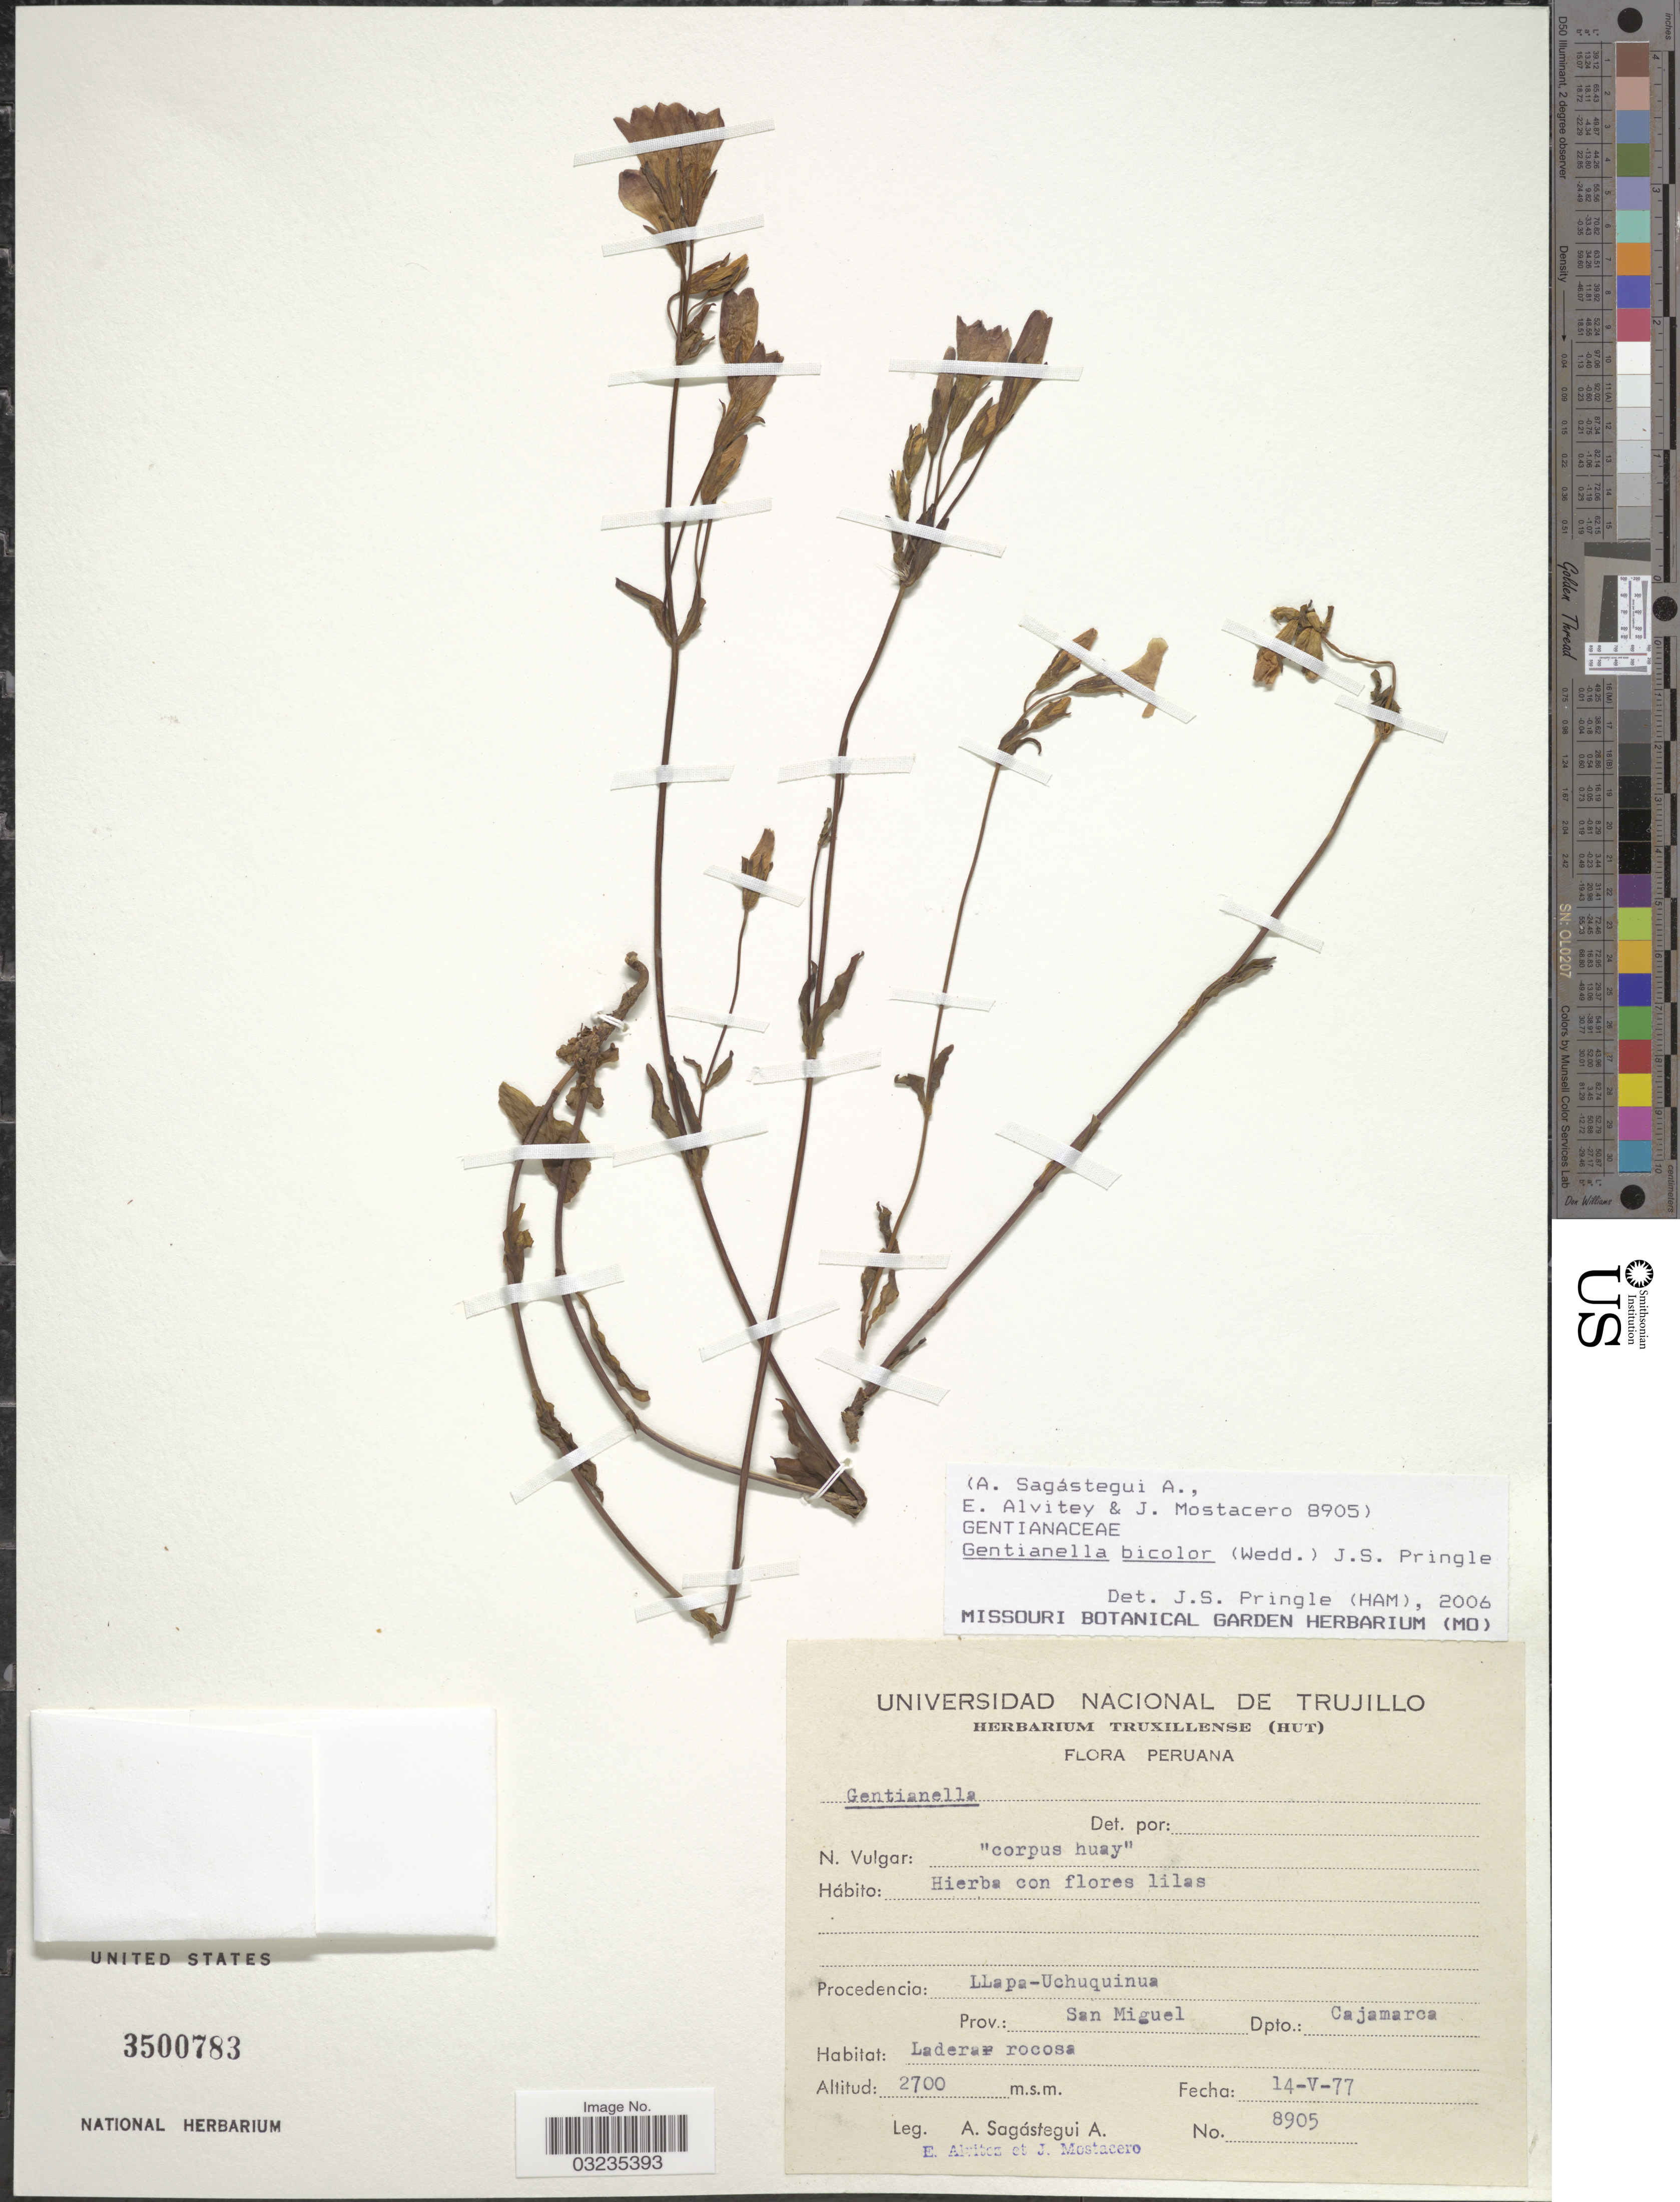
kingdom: Plantae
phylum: Tracheophyta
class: Magnoliopsida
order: Gentianales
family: Gentianaceae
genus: Gentiana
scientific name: Gentiana bicolor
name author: Wedd.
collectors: A. Sagástegui A., E. Alvitez & J. Mostacero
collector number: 8905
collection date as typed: Transcribed d/m/y: 14/5/77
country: Peru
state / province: Cajamarca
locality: Procedencia: Llapa-Uchuquinua. Prov.: San Miguel. Dpto.: Cajamarca.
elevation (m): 2700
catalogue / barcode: US 3500783